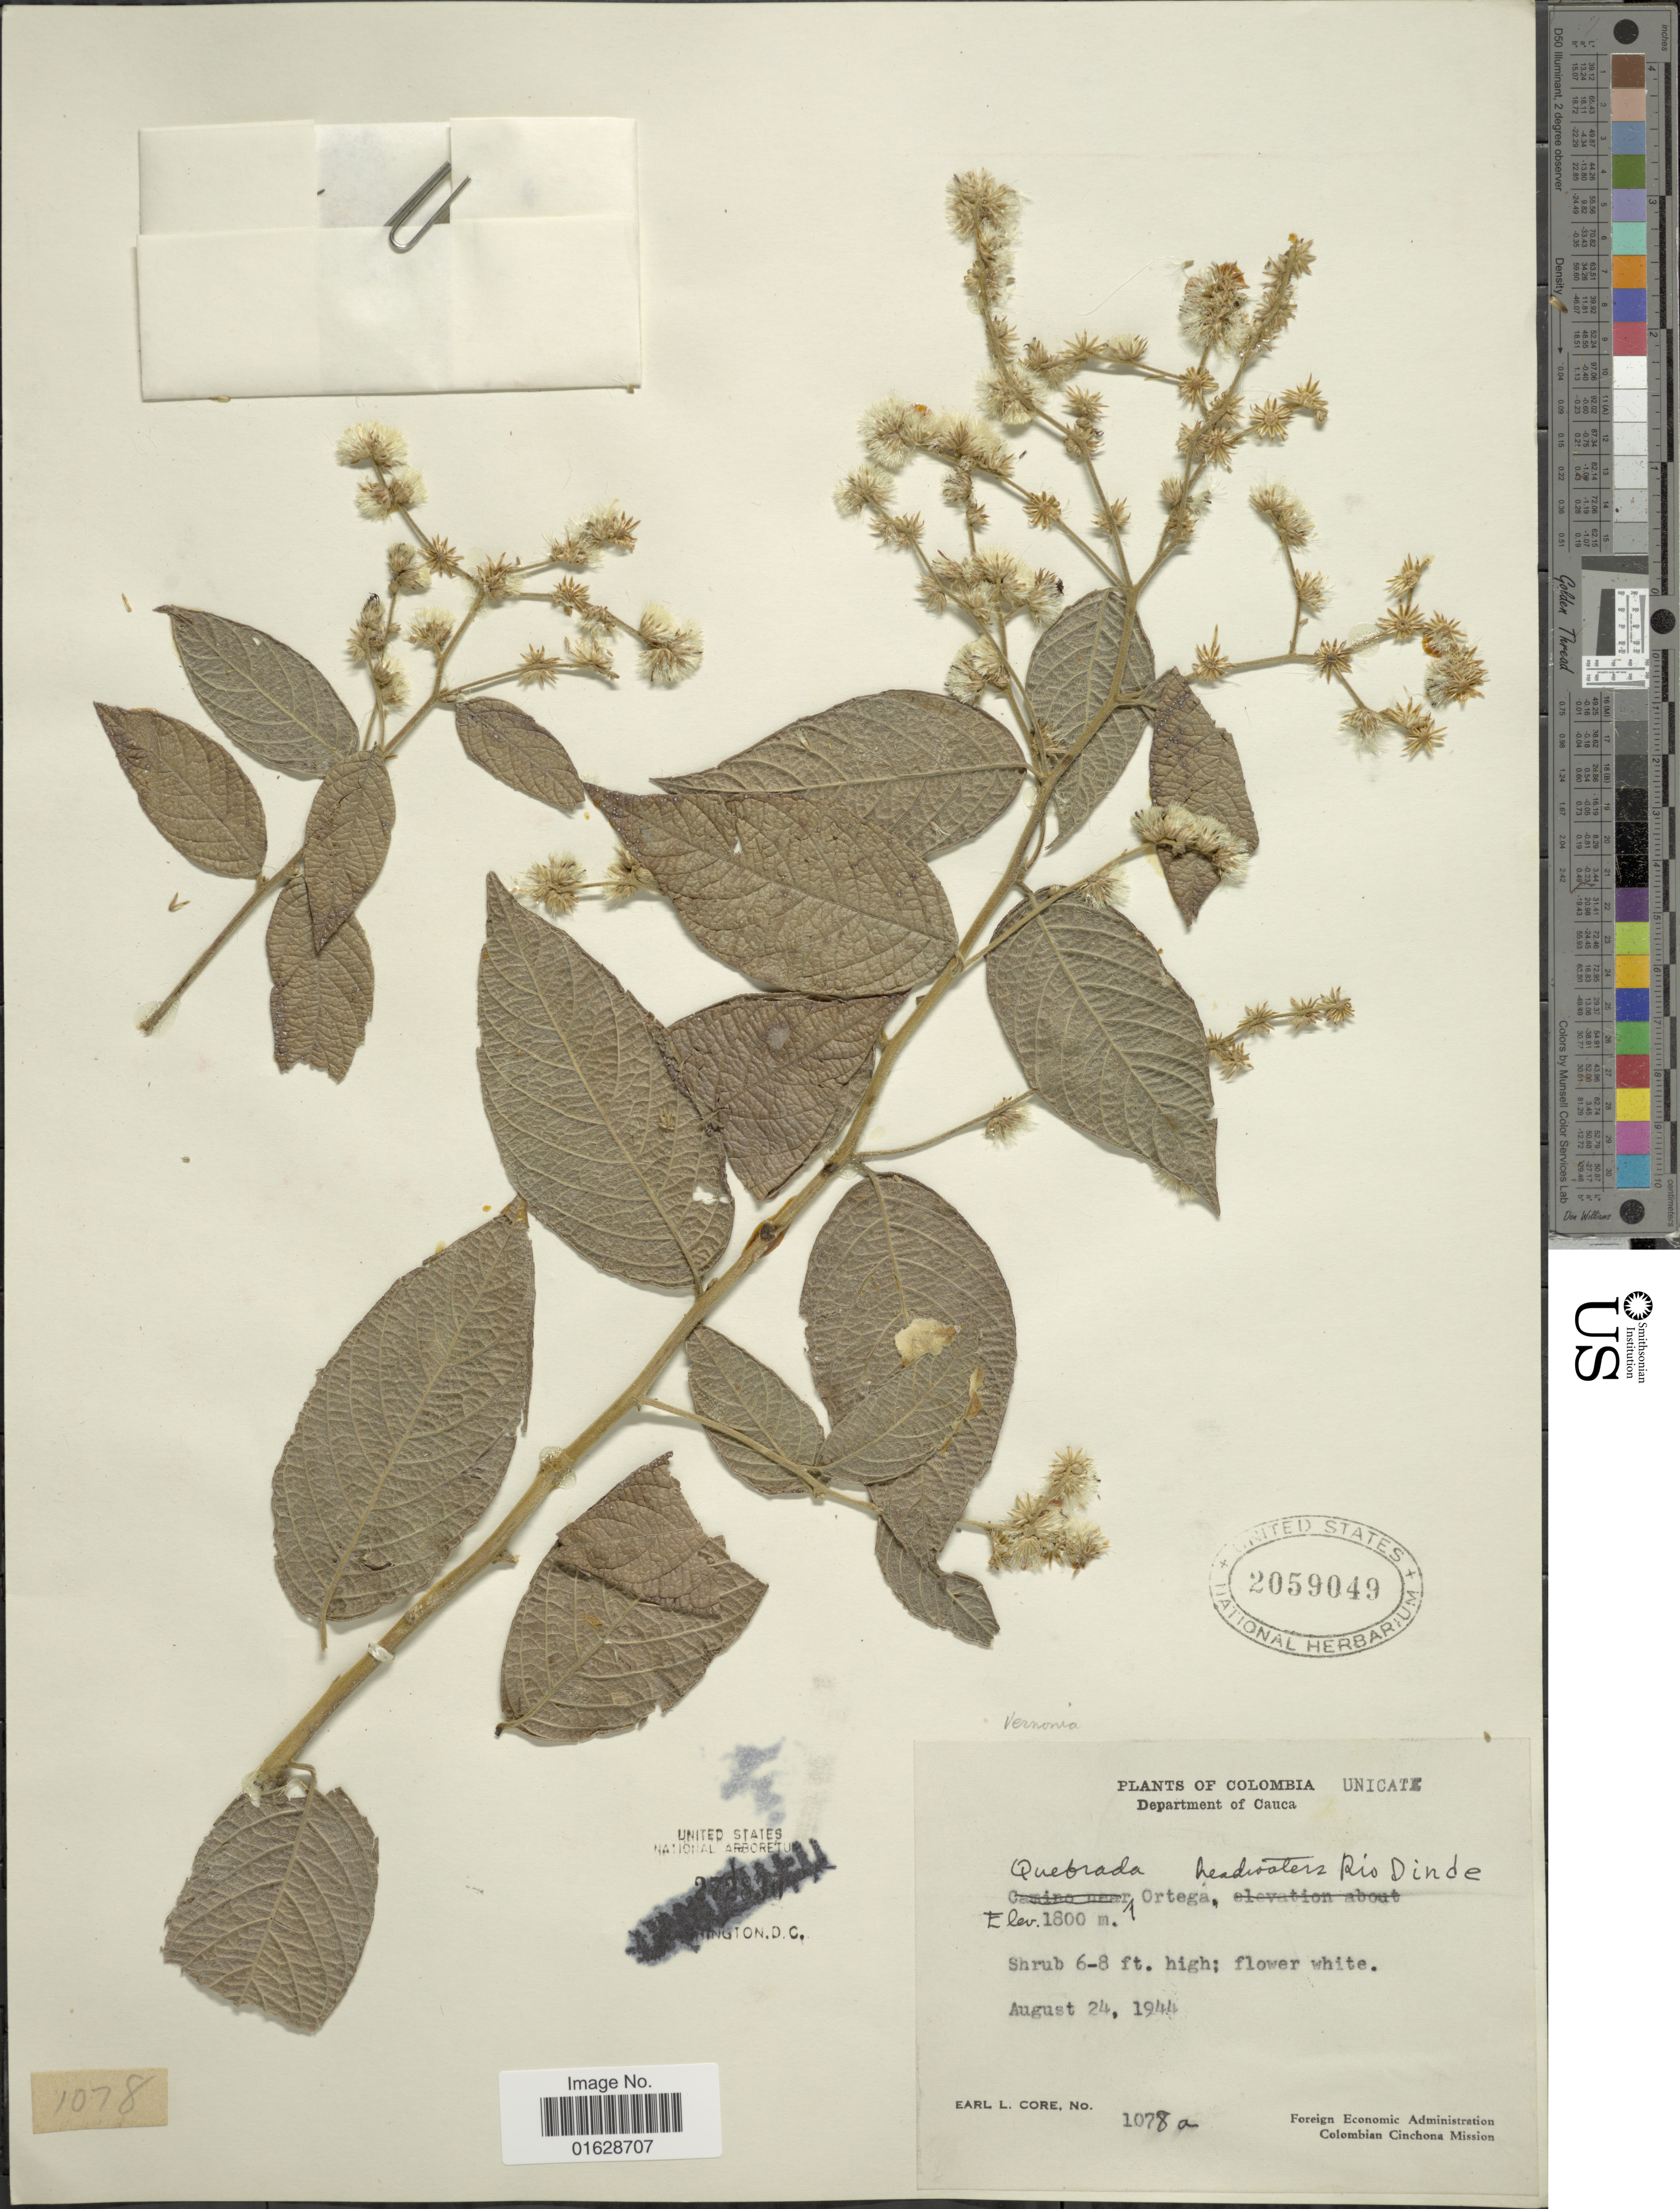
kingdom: Plantae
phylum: Tracheophyta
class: Magnoliopsida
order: Asterales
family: Asteraceae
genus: Lepidaploa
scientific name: Lepidaploa canescens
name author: (Kunth) H. Rob.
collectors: E. L. Core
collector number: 1078a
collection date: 1944-08-24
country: Colombia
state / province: Cauca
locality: Colombia. Department of Cauca. Quebrada Ortega headwaters Rio Dinde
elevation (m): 1800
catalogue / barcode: US 2059049